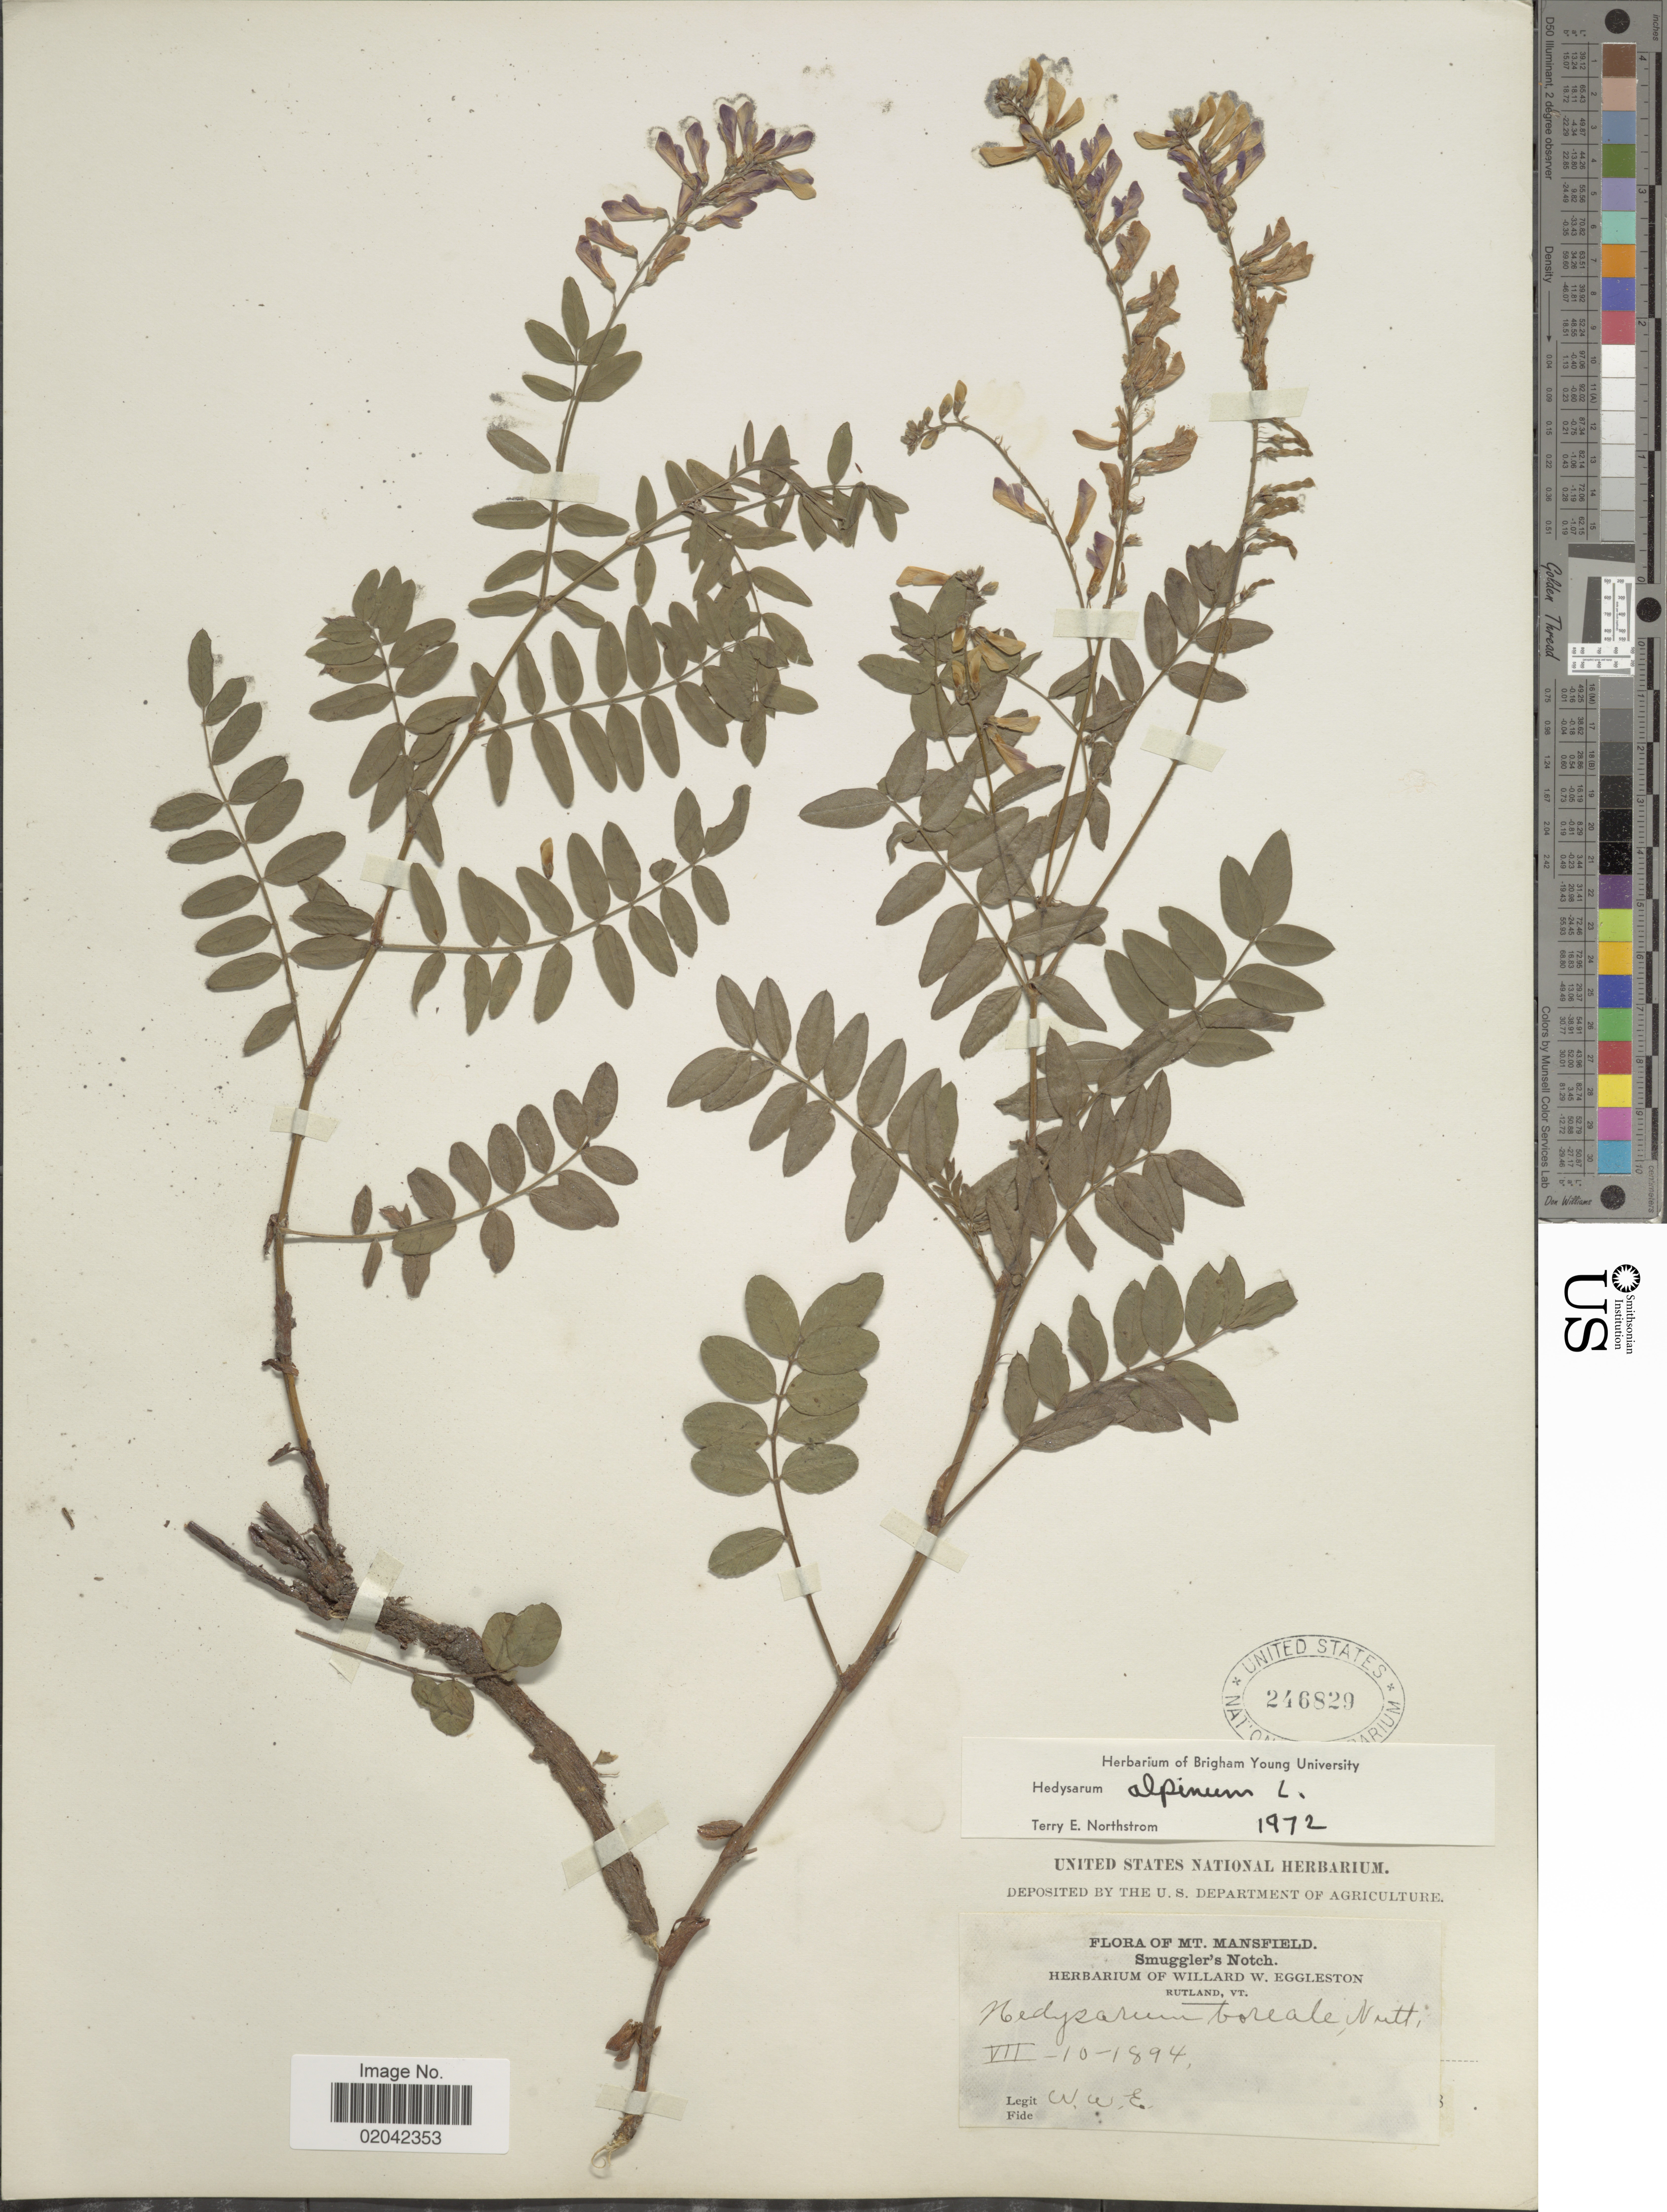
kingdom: Plantae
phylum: Tracheophyta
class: Magnoliopsida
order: Fabales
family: Fabaceae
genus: Hedysarum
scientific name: Hedysarum alpinum var. americanum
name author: Michx. ex Pursh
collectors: W. W. Eggleston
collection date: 1894-07-10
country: United States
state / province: Vermont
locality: Mt. Masnfield, Smuggler's Notch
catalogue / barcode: US 246829